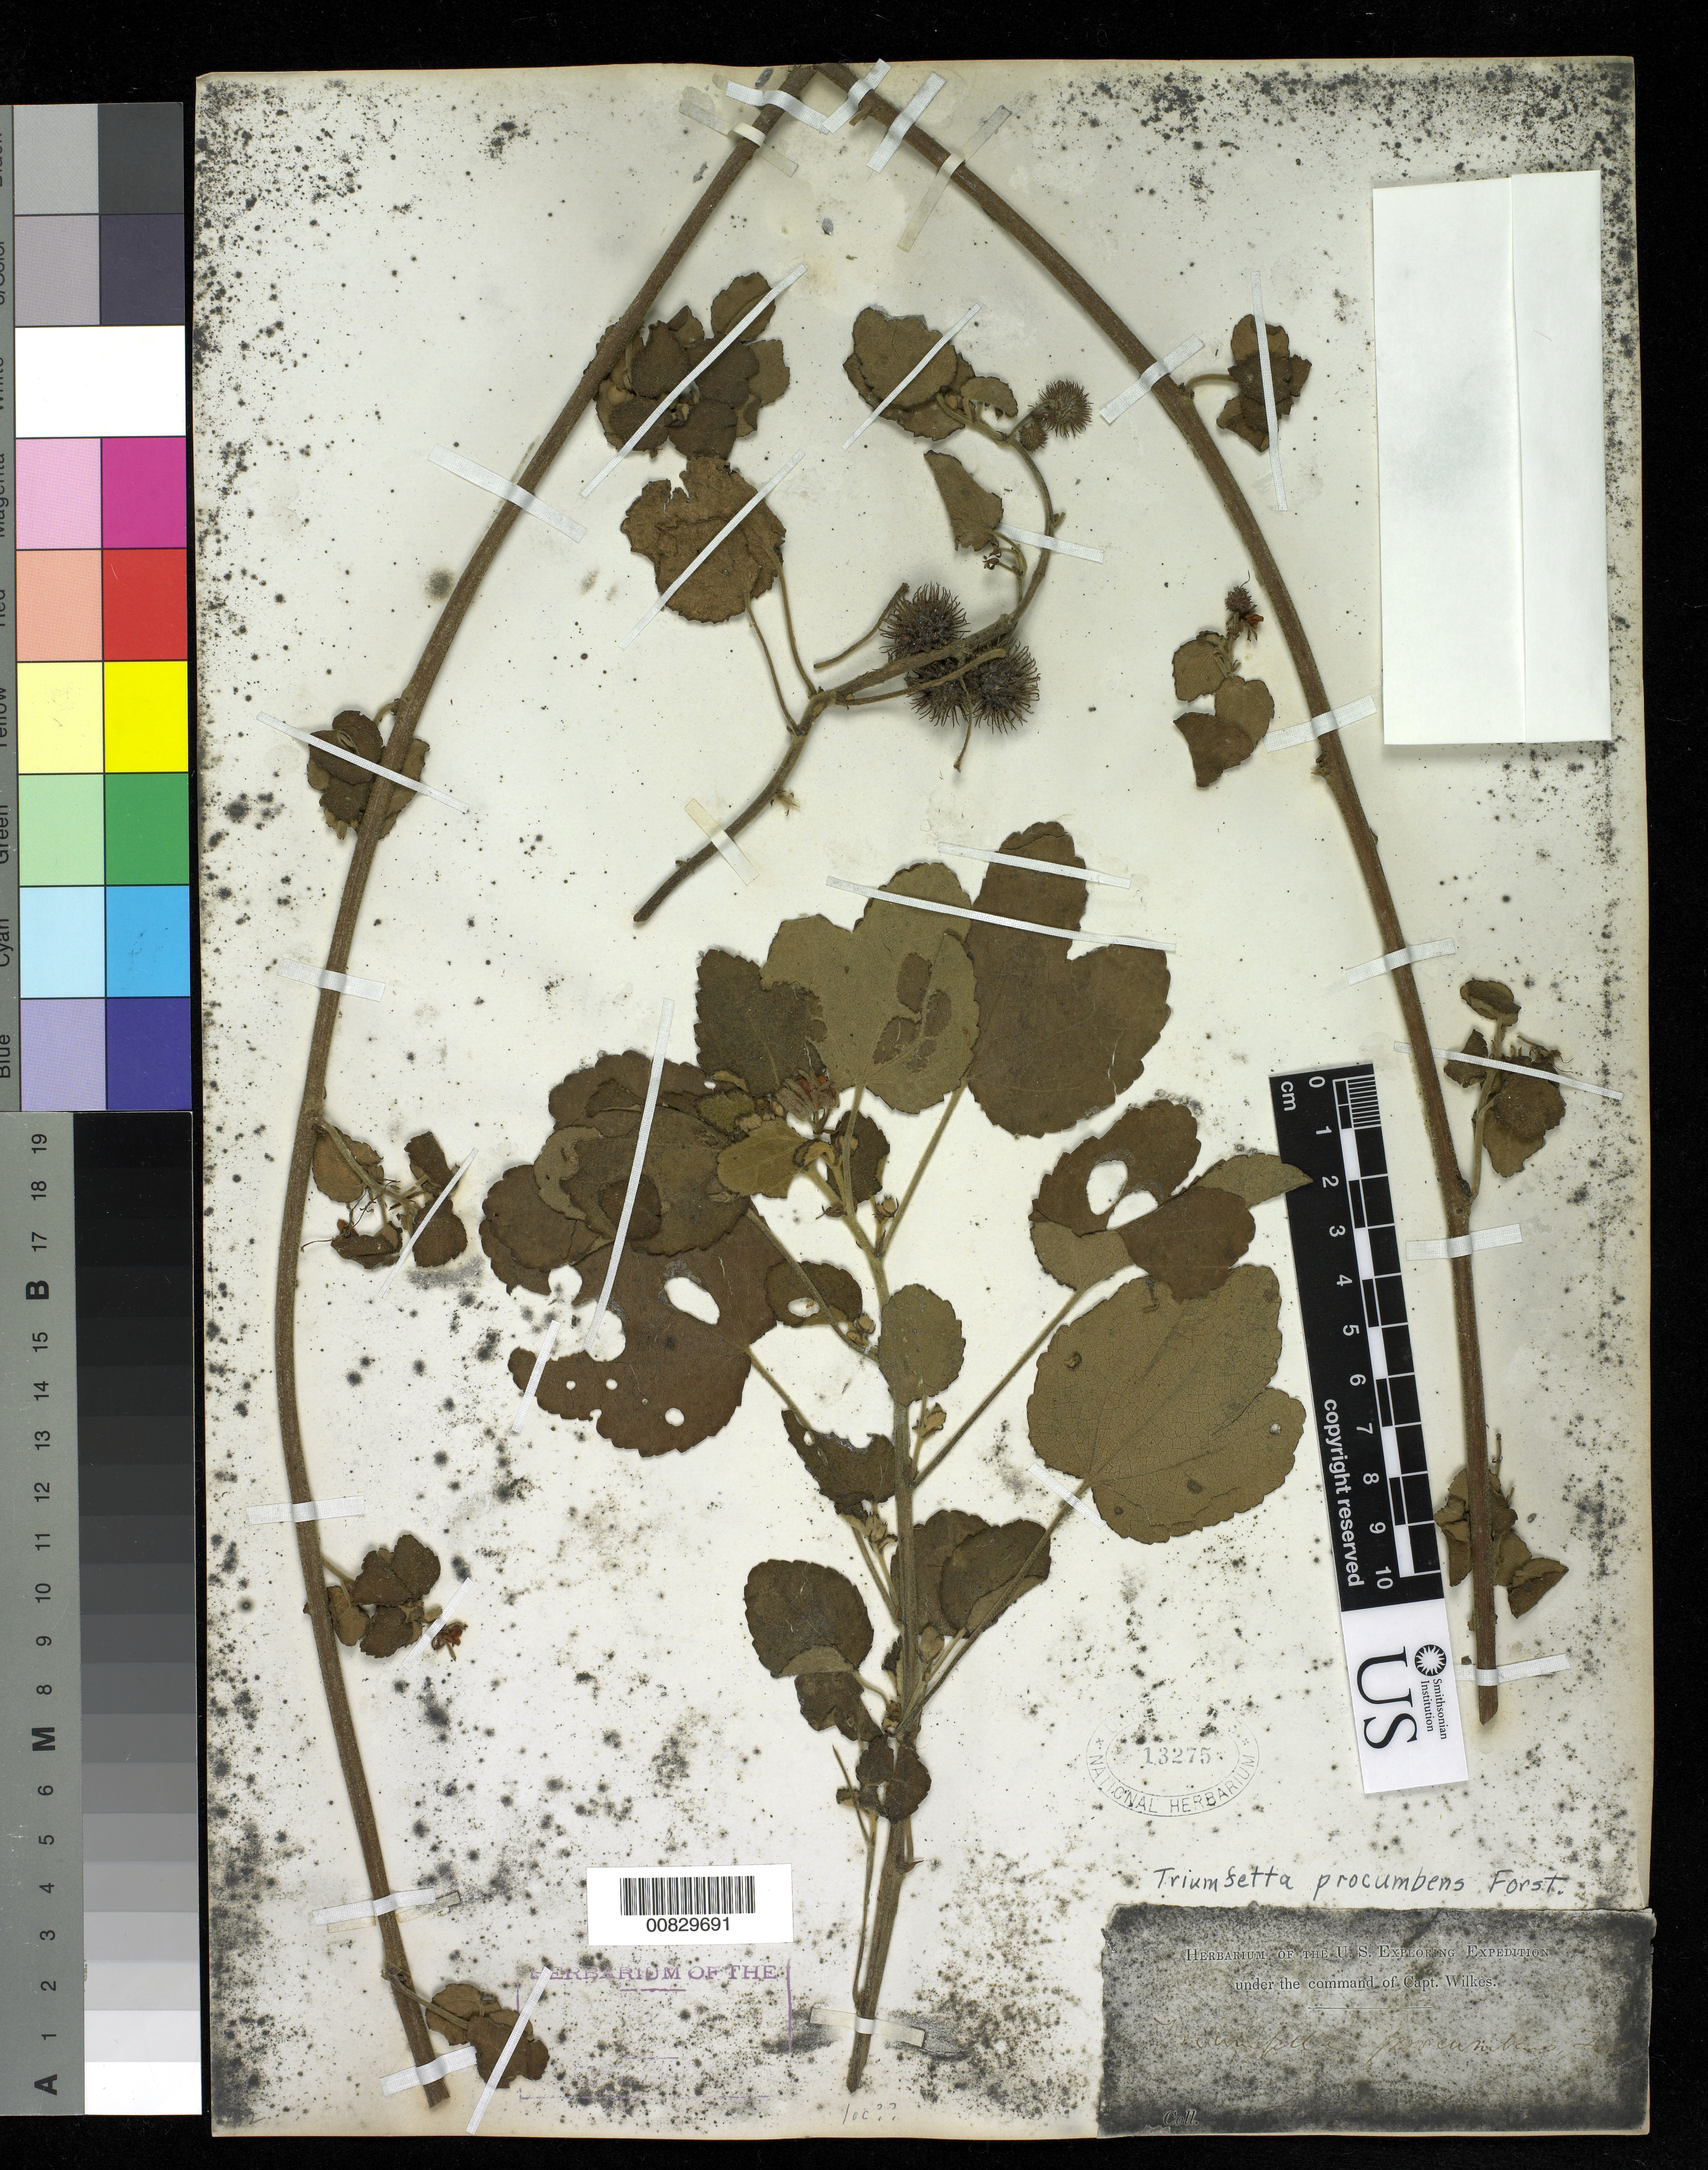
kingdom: Plantae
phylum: Tracheophyta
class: Magnoliopsida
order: Malvales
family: Malvaceae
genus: Triumfetta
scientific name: Triumfetta procumbens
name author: G. Forst.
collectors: Wilkes Explor. Exped.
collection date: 1838/1842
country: Fiji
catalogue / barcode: US 13275